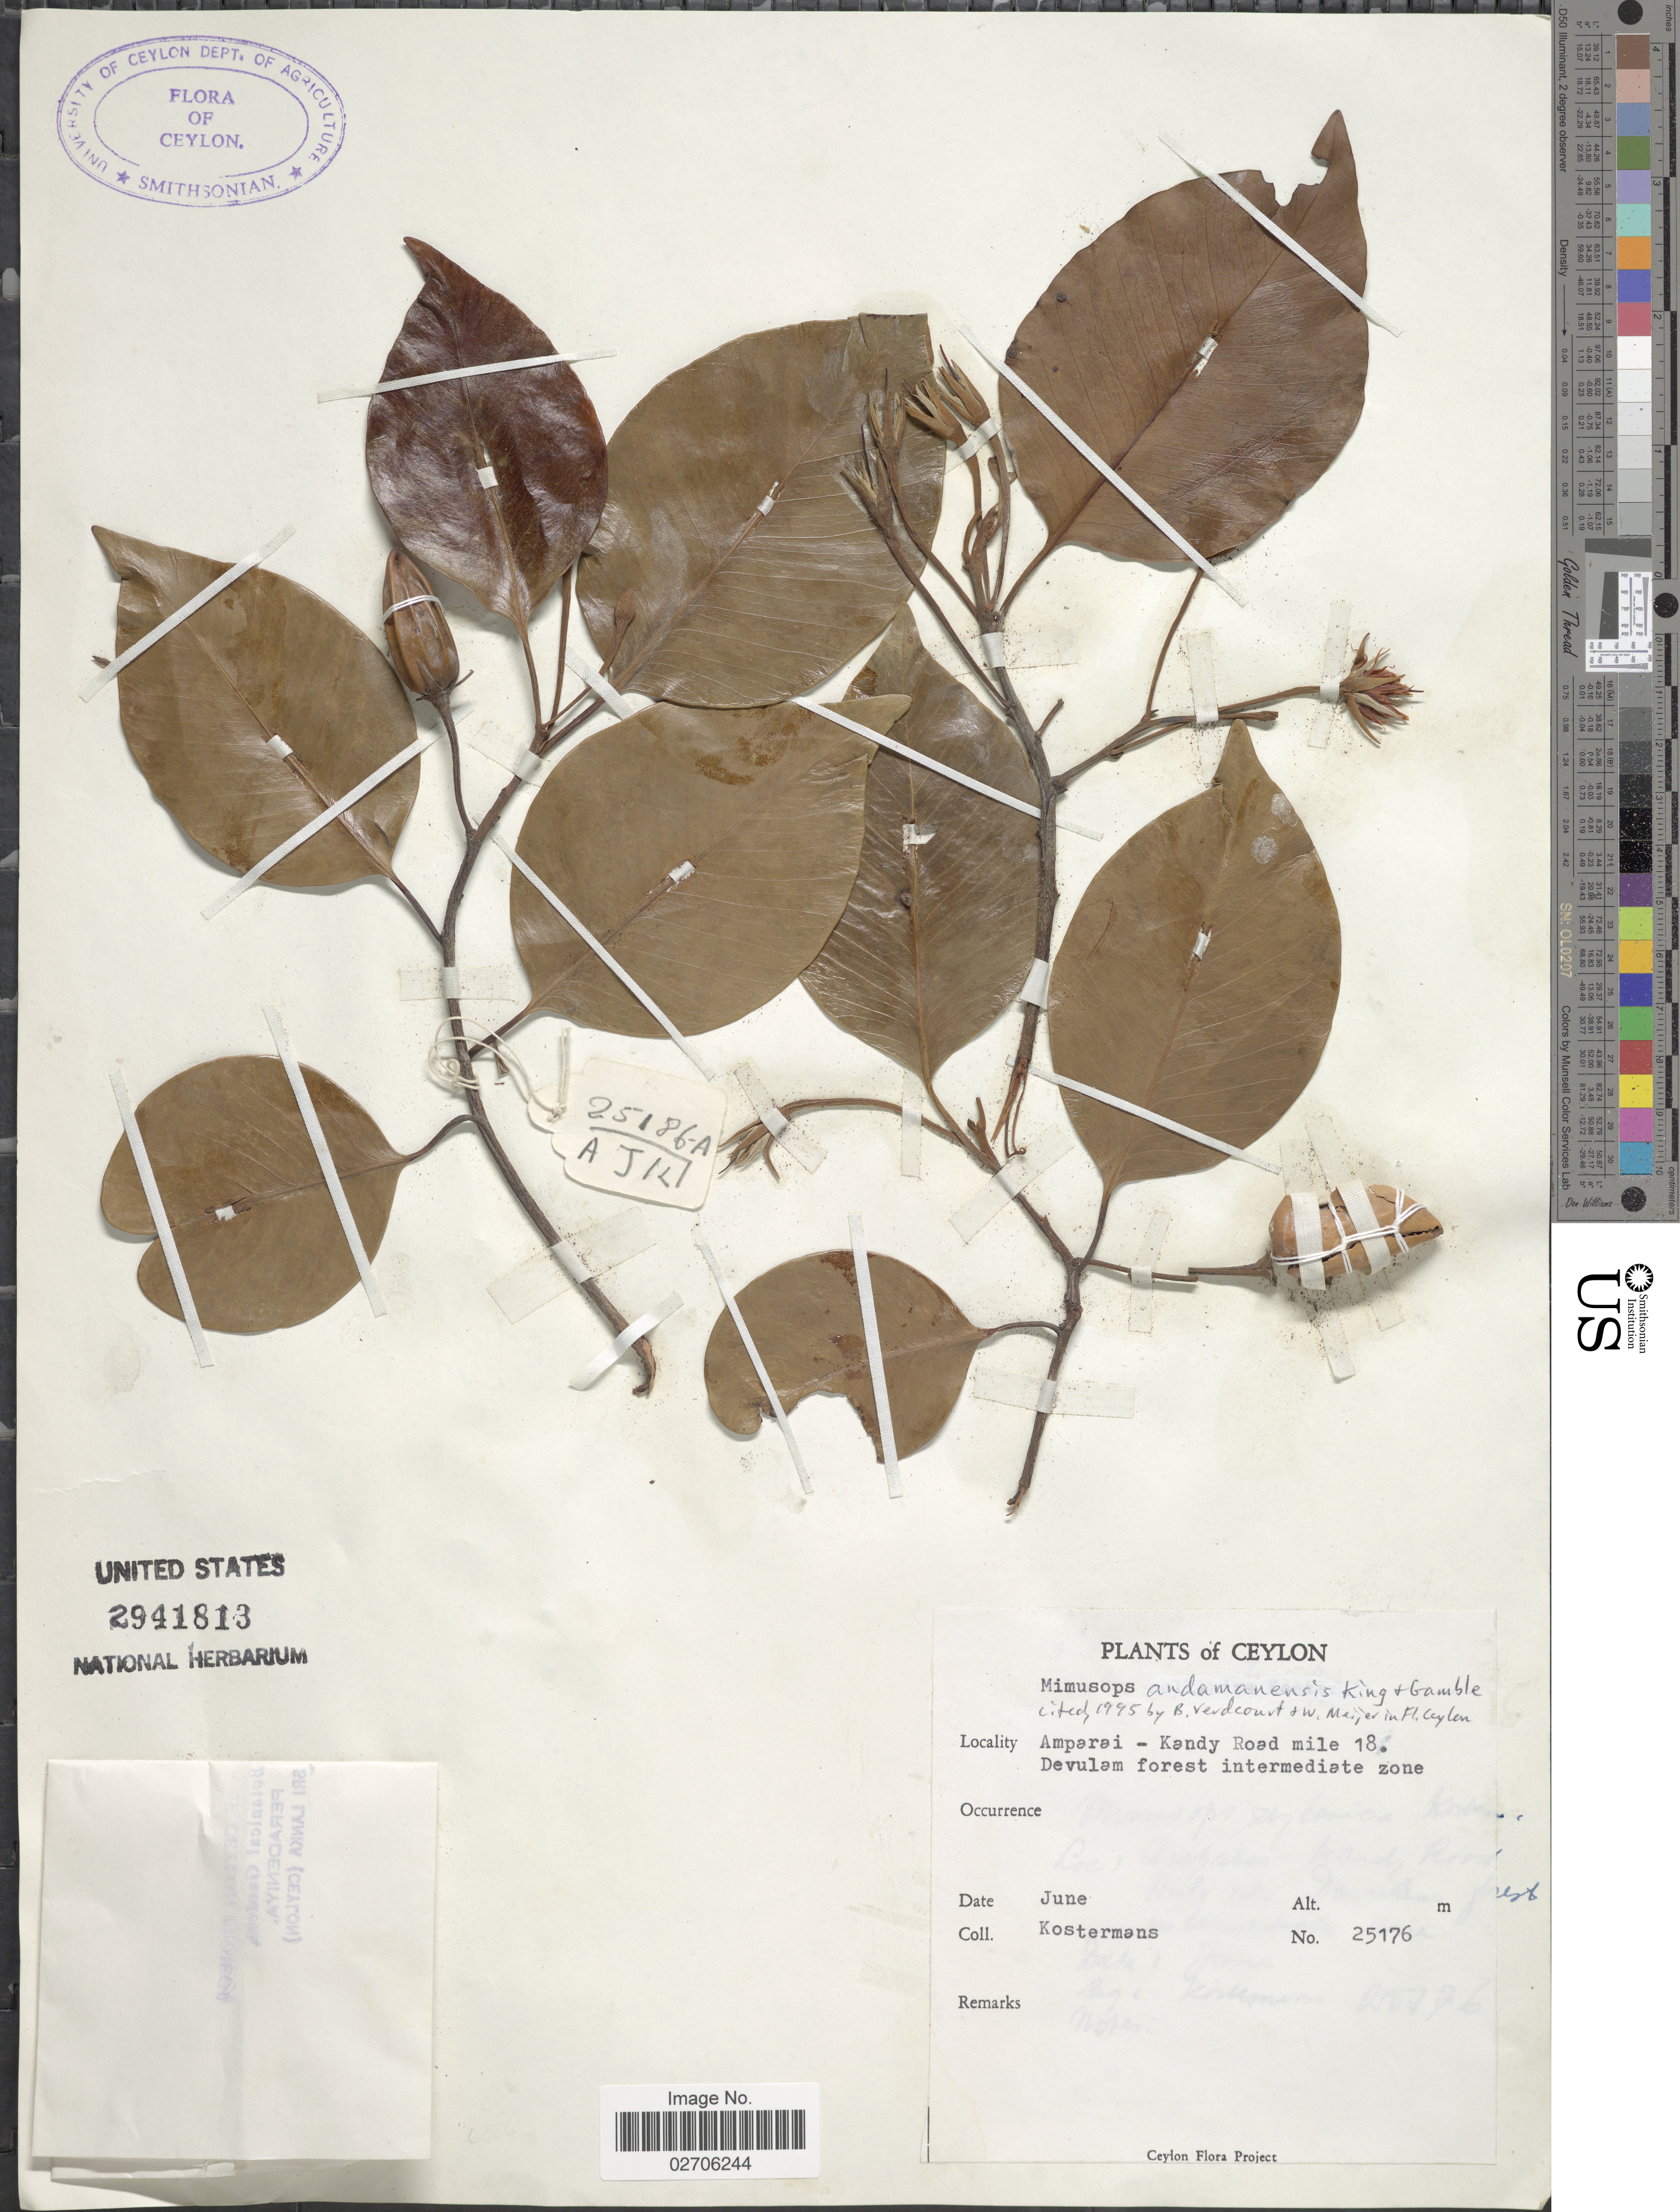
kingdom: Plantae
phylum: Tracheophyta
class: Magnoliopsida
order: Ericales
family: Sapotaceae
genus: Mimusops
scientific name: Mimusops andamanensis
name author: King & Gamble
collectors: Kostermans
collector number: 25176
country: Sri Lanka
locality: Ceylon. Amparai - Kandy Road mile 18. Devulam forest intermediate zone.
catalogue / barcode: US 2941813